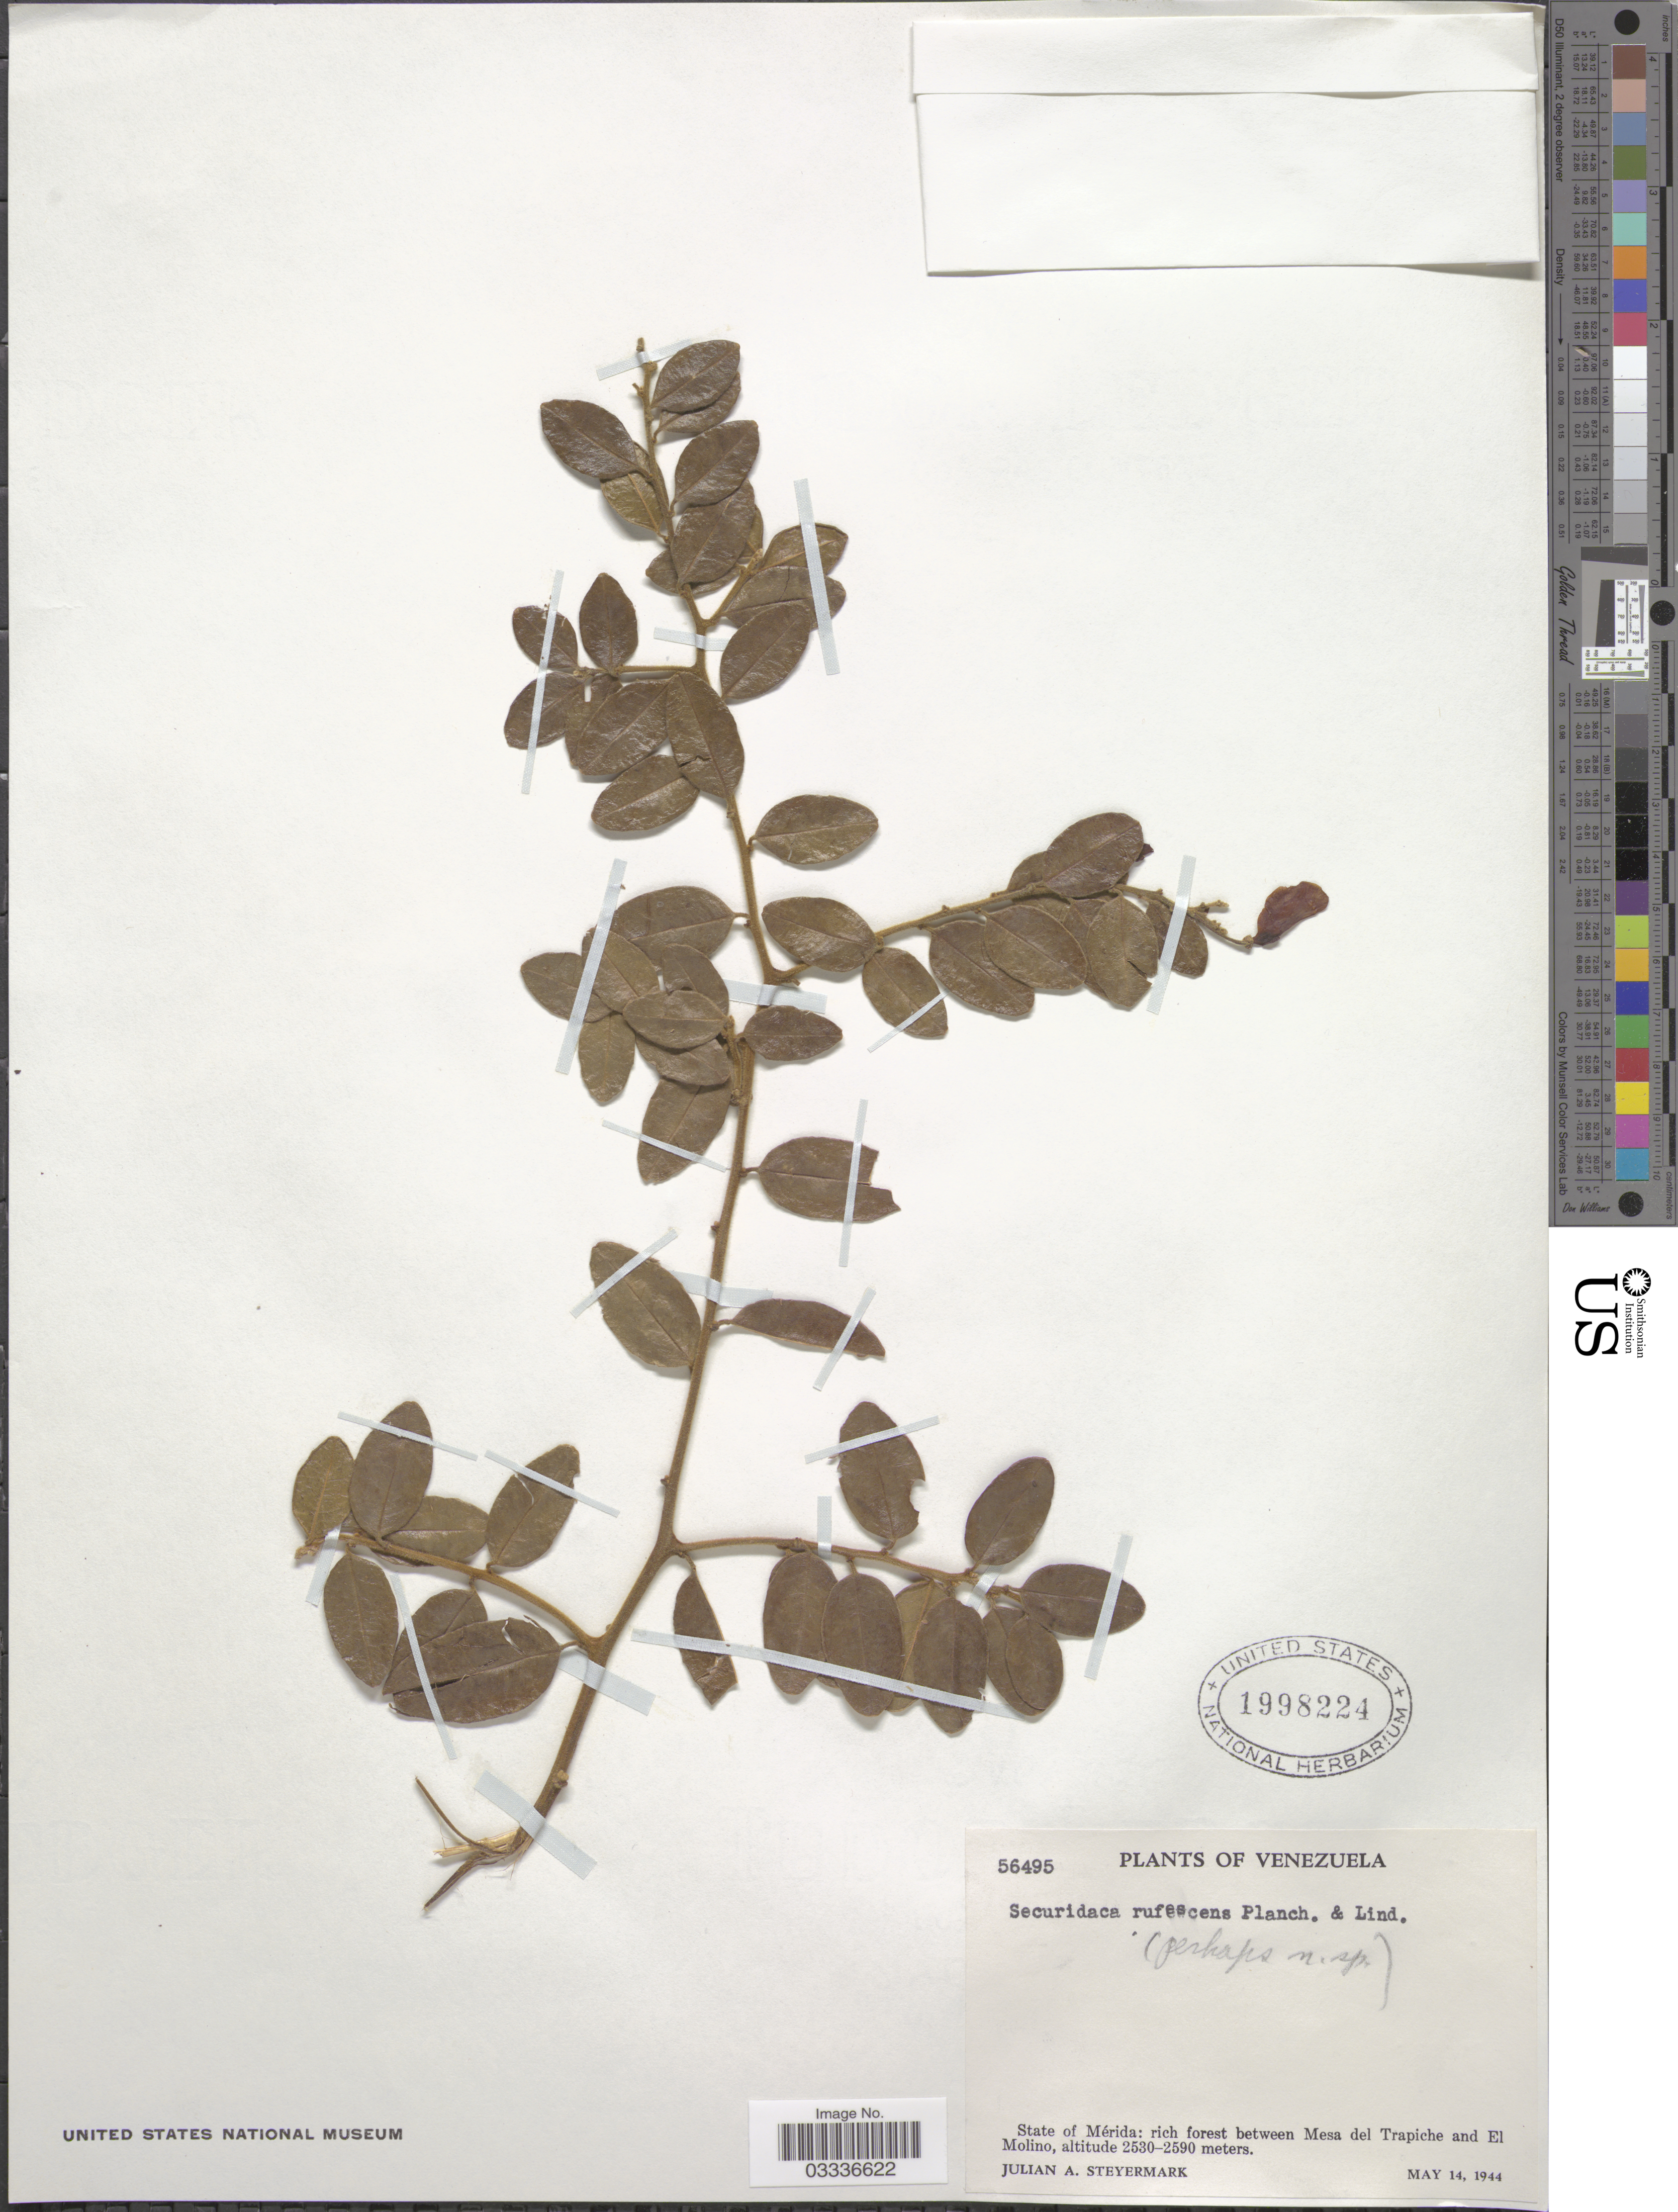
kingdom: Plantae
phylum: Tracheophyta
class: Magnoliopsida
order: Fabales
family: Polygalaceae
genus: Securidaca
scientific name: Securidaca trianae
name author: Killip & Dugand G.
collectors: J. Steyermark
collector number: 56495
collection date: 1944-05-14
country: Venezuela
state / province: Mérida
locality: Rich forest between Mesa del Trapiche and El Molino.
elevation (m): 2530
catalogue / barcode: US 1998224